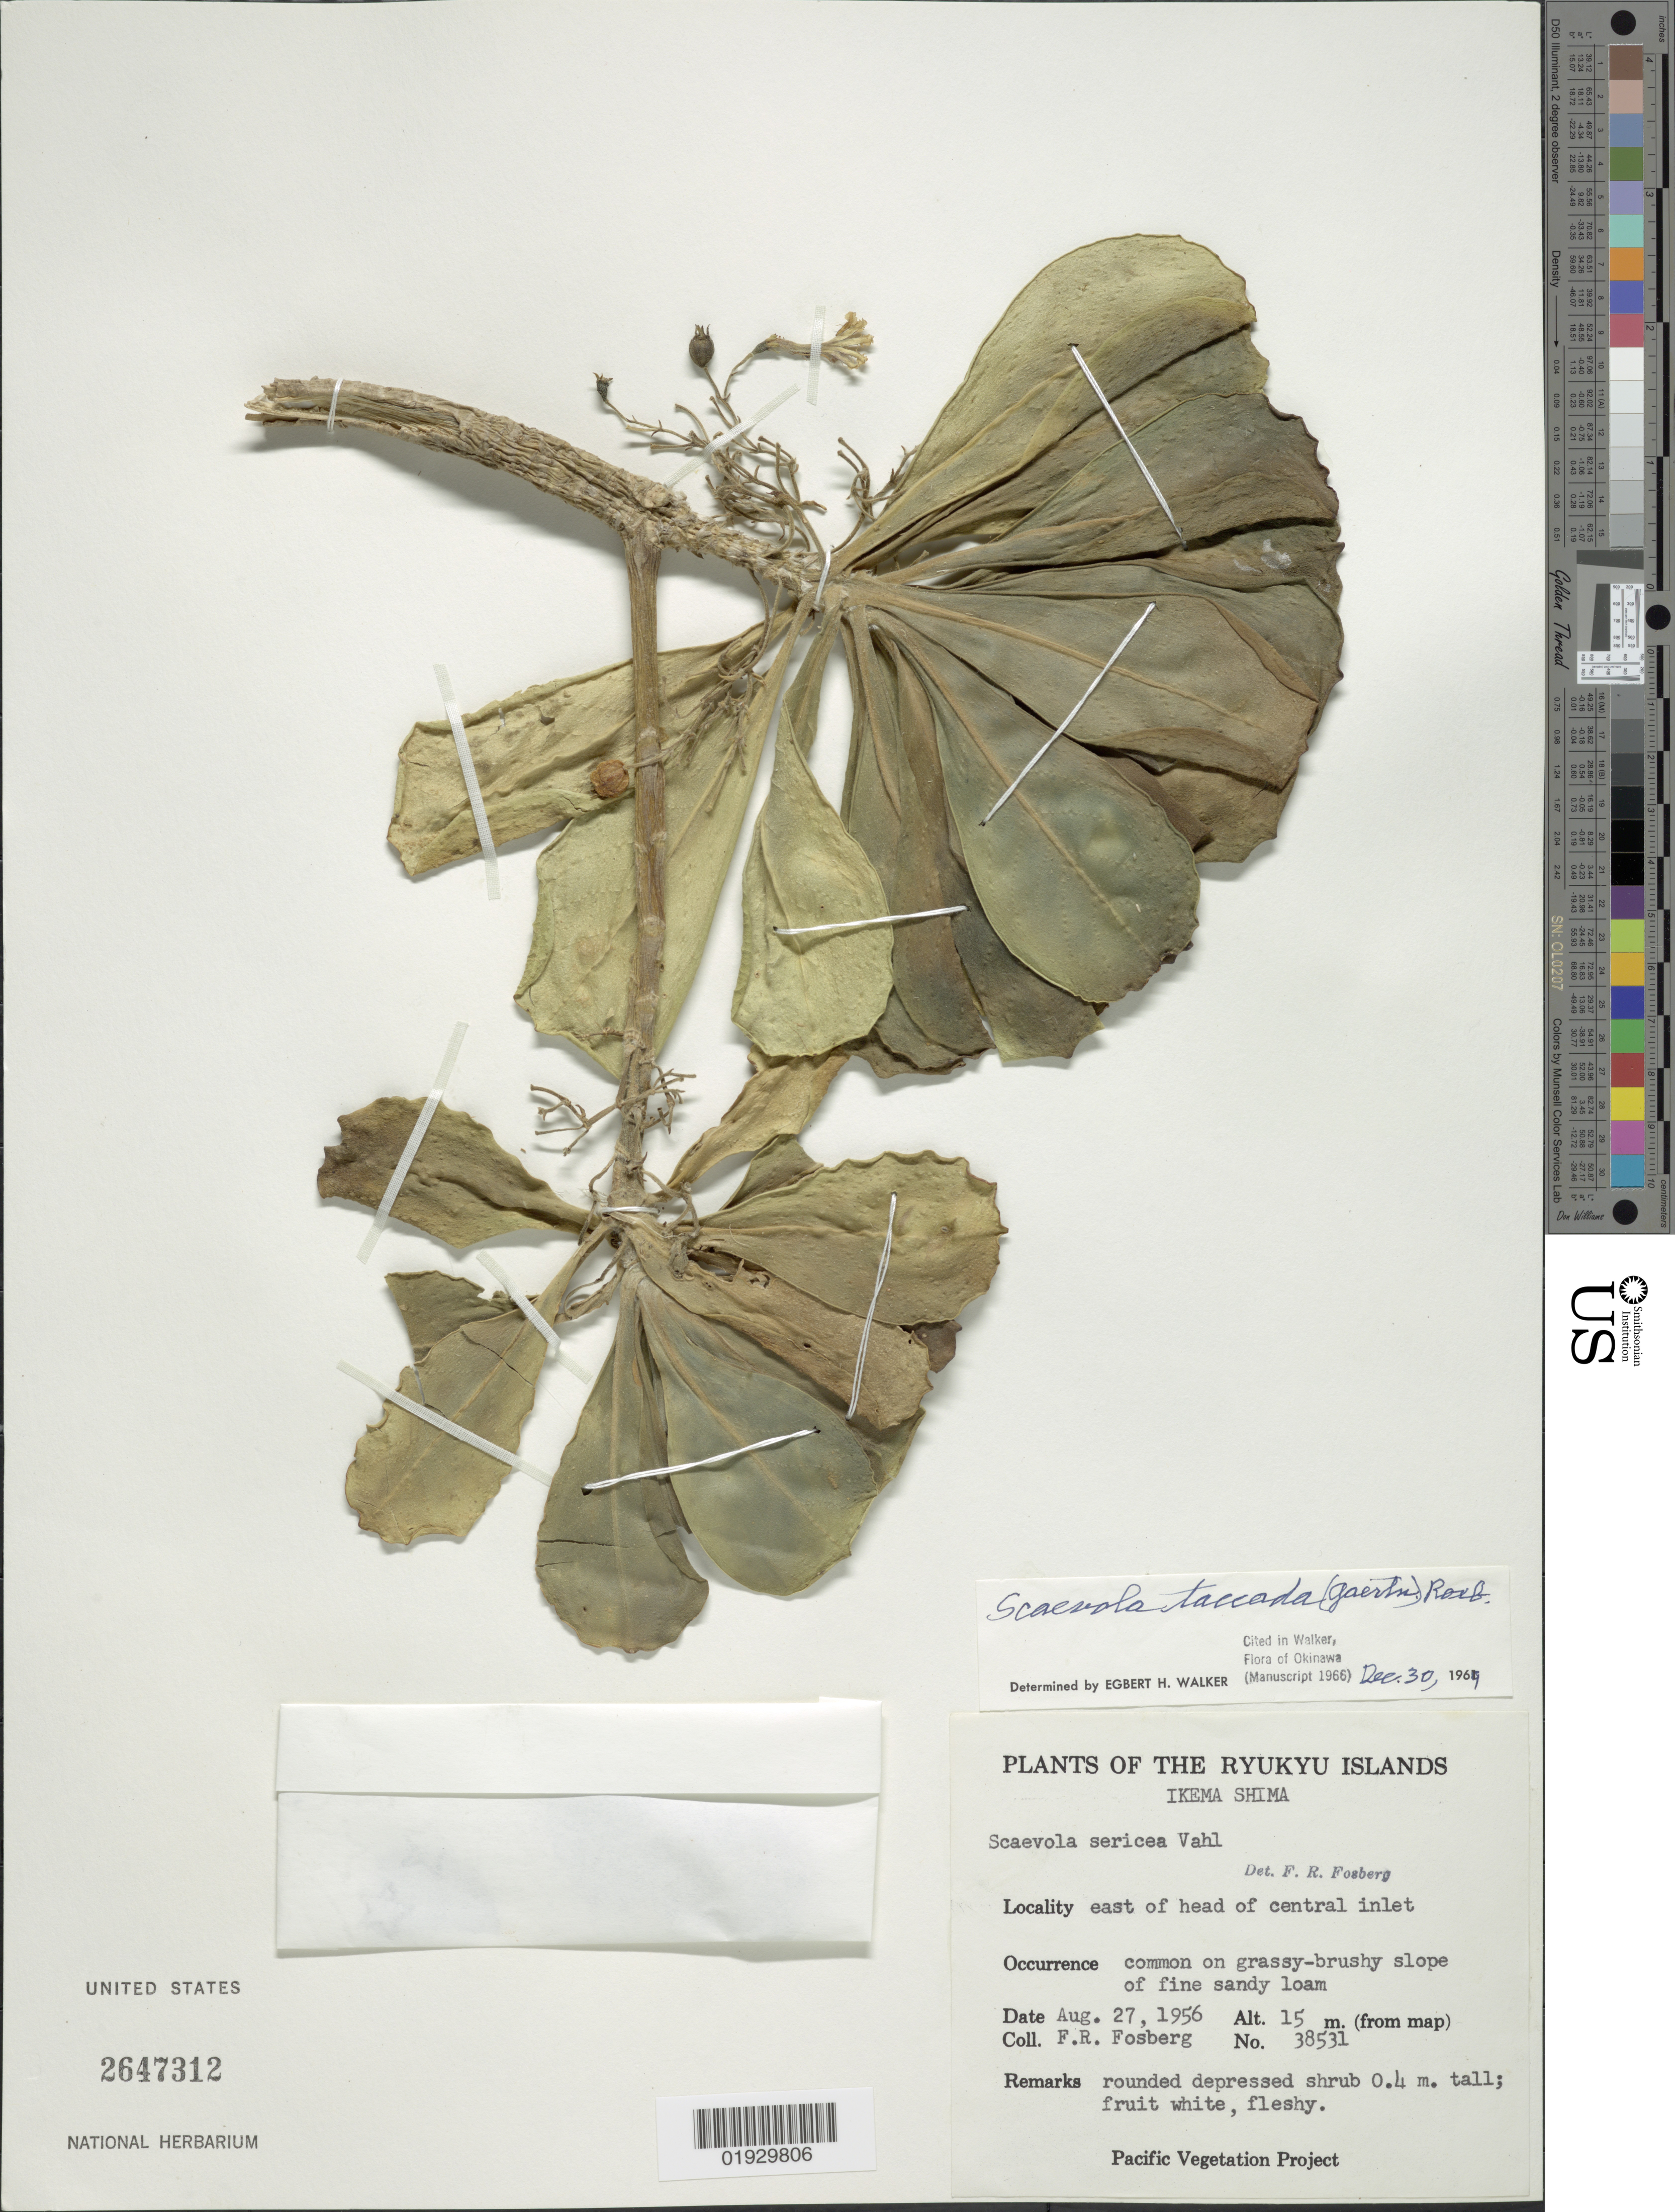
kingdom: Plantae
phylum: Tracheophyta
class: Magnoliopsida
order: Asterales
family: Goodeniaceae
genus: Scaevola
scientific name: Scaevola taccada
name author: (Gaertn.) Roxb.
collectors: F. R. Fosberg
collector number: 38531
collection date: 1956-08-27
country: Japan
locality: Ryukyu Islands. Ikema Shima. East of head of central inlet.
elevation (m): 15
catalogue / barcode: US 2647312